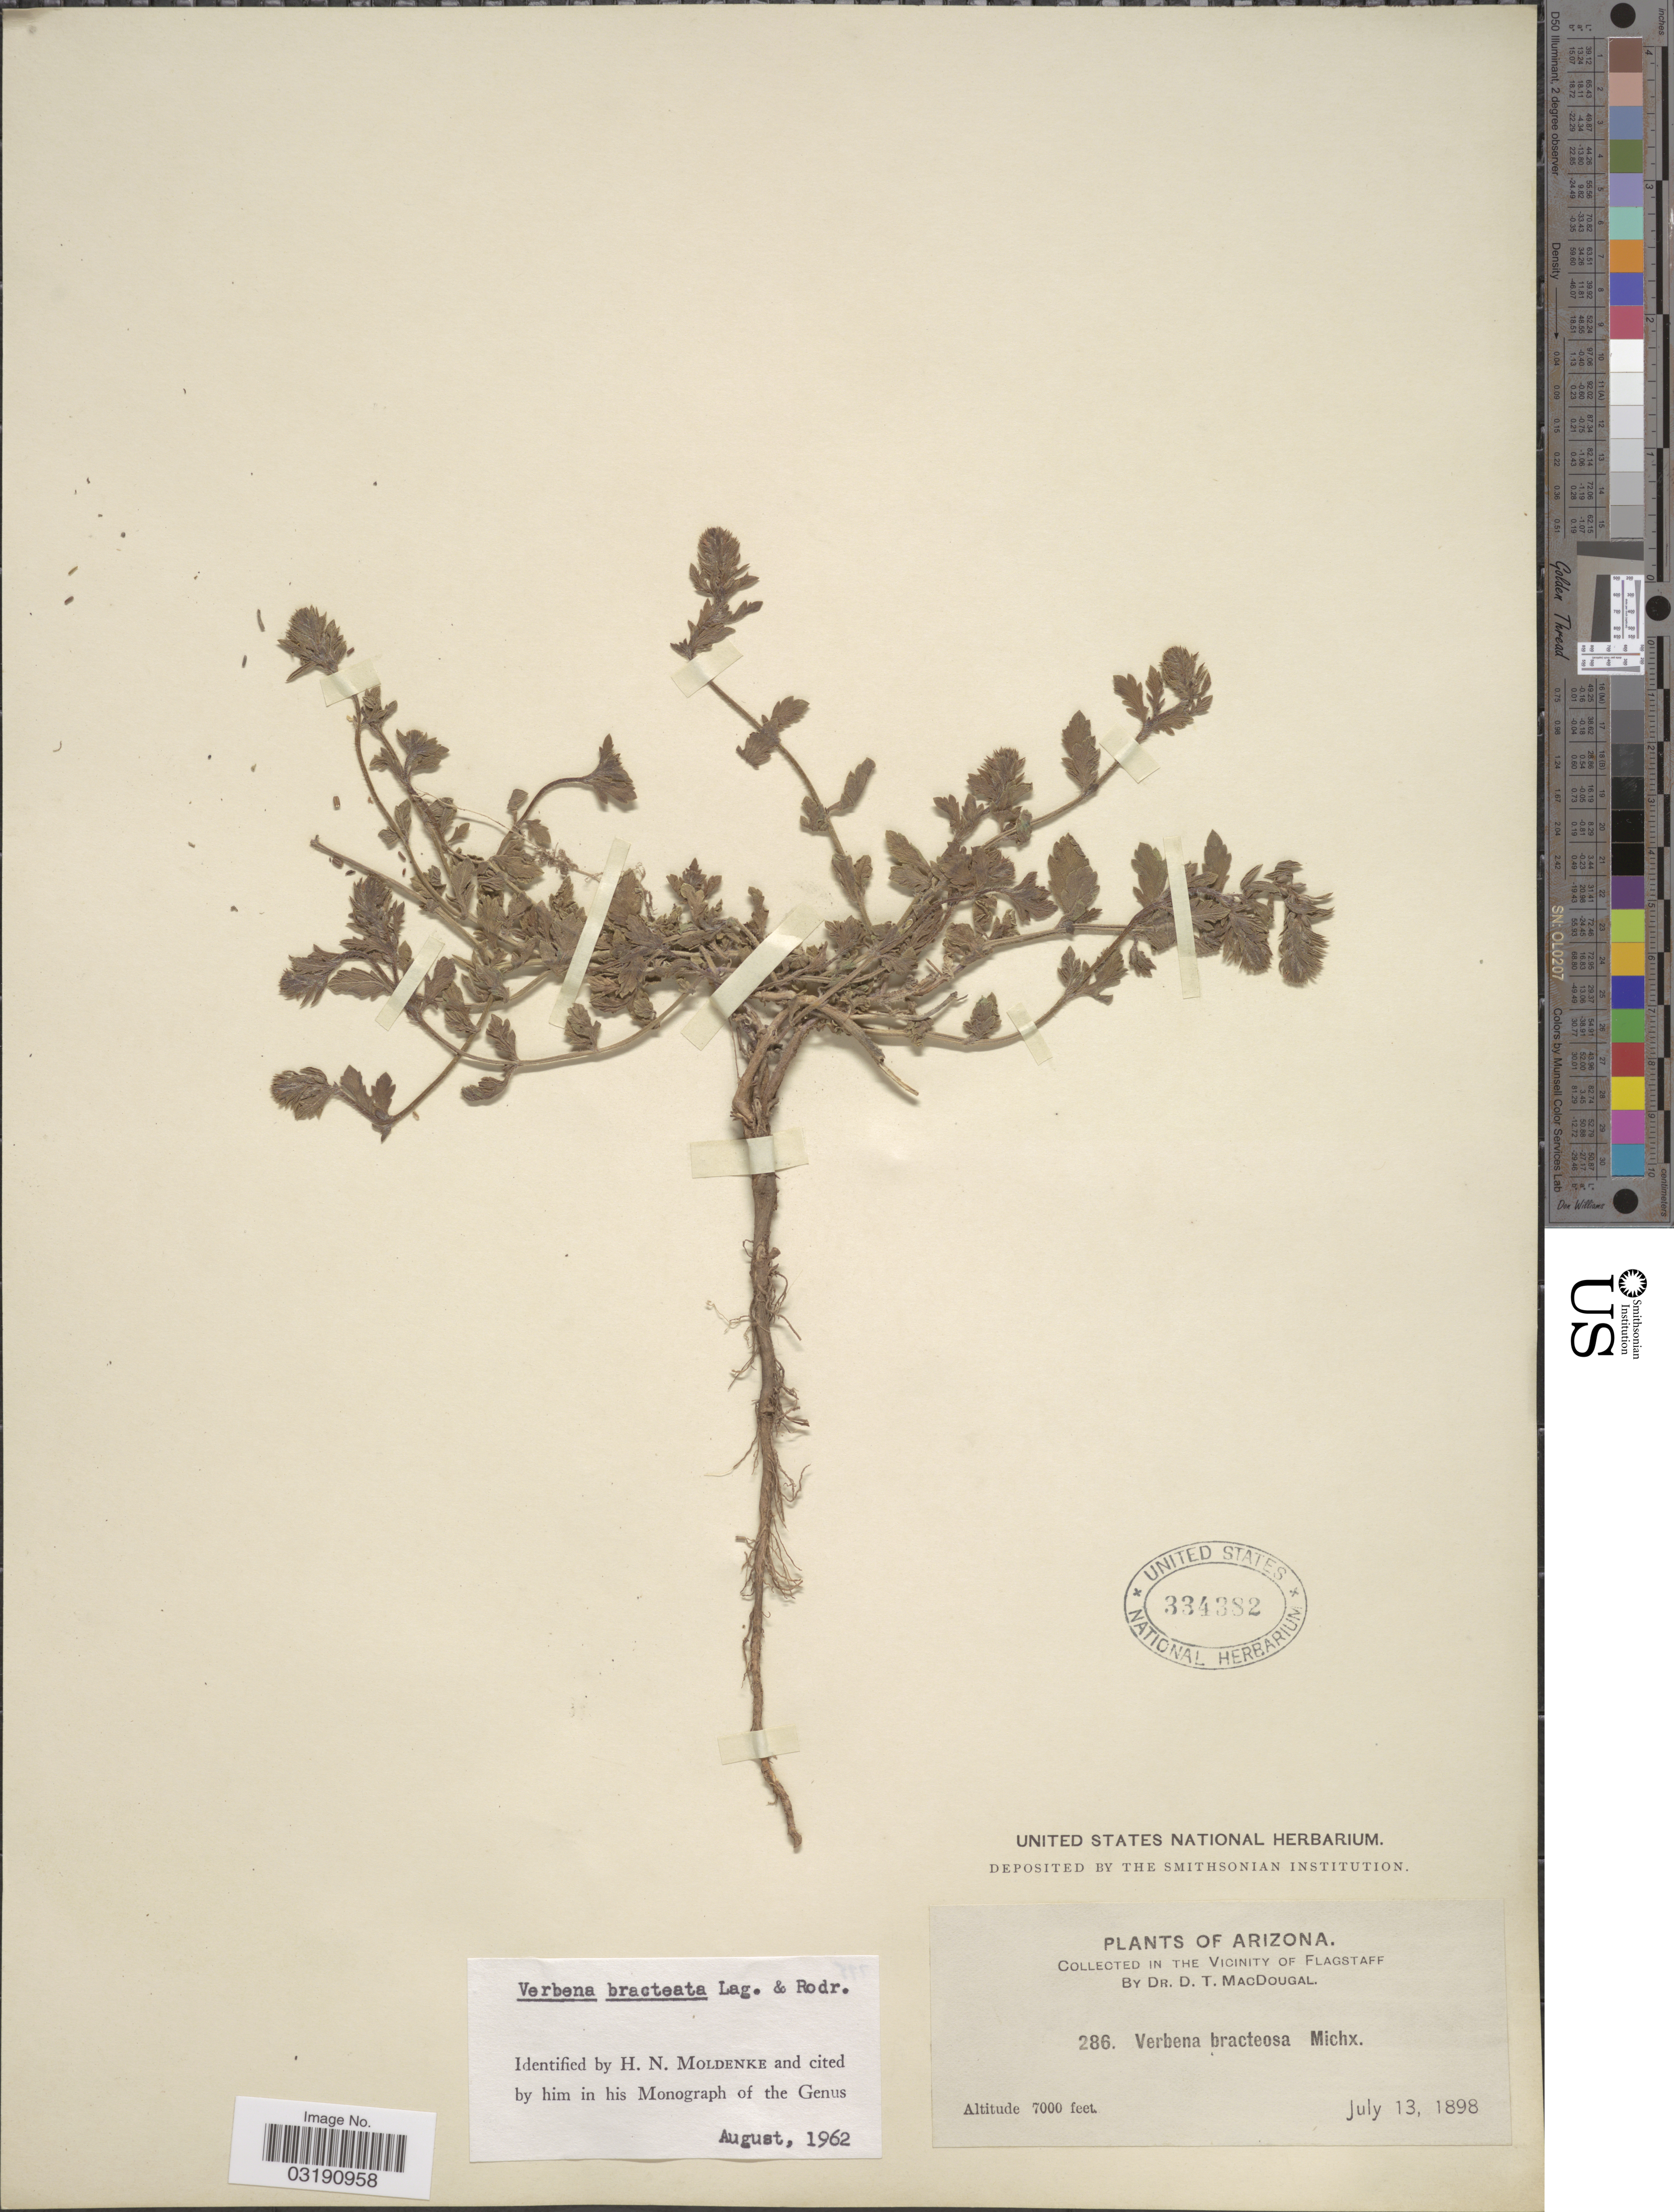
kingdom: Plantae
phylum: Tracheophyta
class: Magnoliopsida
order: Lamiales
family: Verbenaceae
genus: Verbena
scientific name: Verbena bracteata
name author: Cav. ex Lag. & Rodr.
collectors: D. T. MacDougal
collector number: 286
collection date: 1898-07-13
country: United States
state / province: Arizona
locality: The Vicinity of Flagstaff.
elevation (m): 2134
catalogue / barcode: US 334382